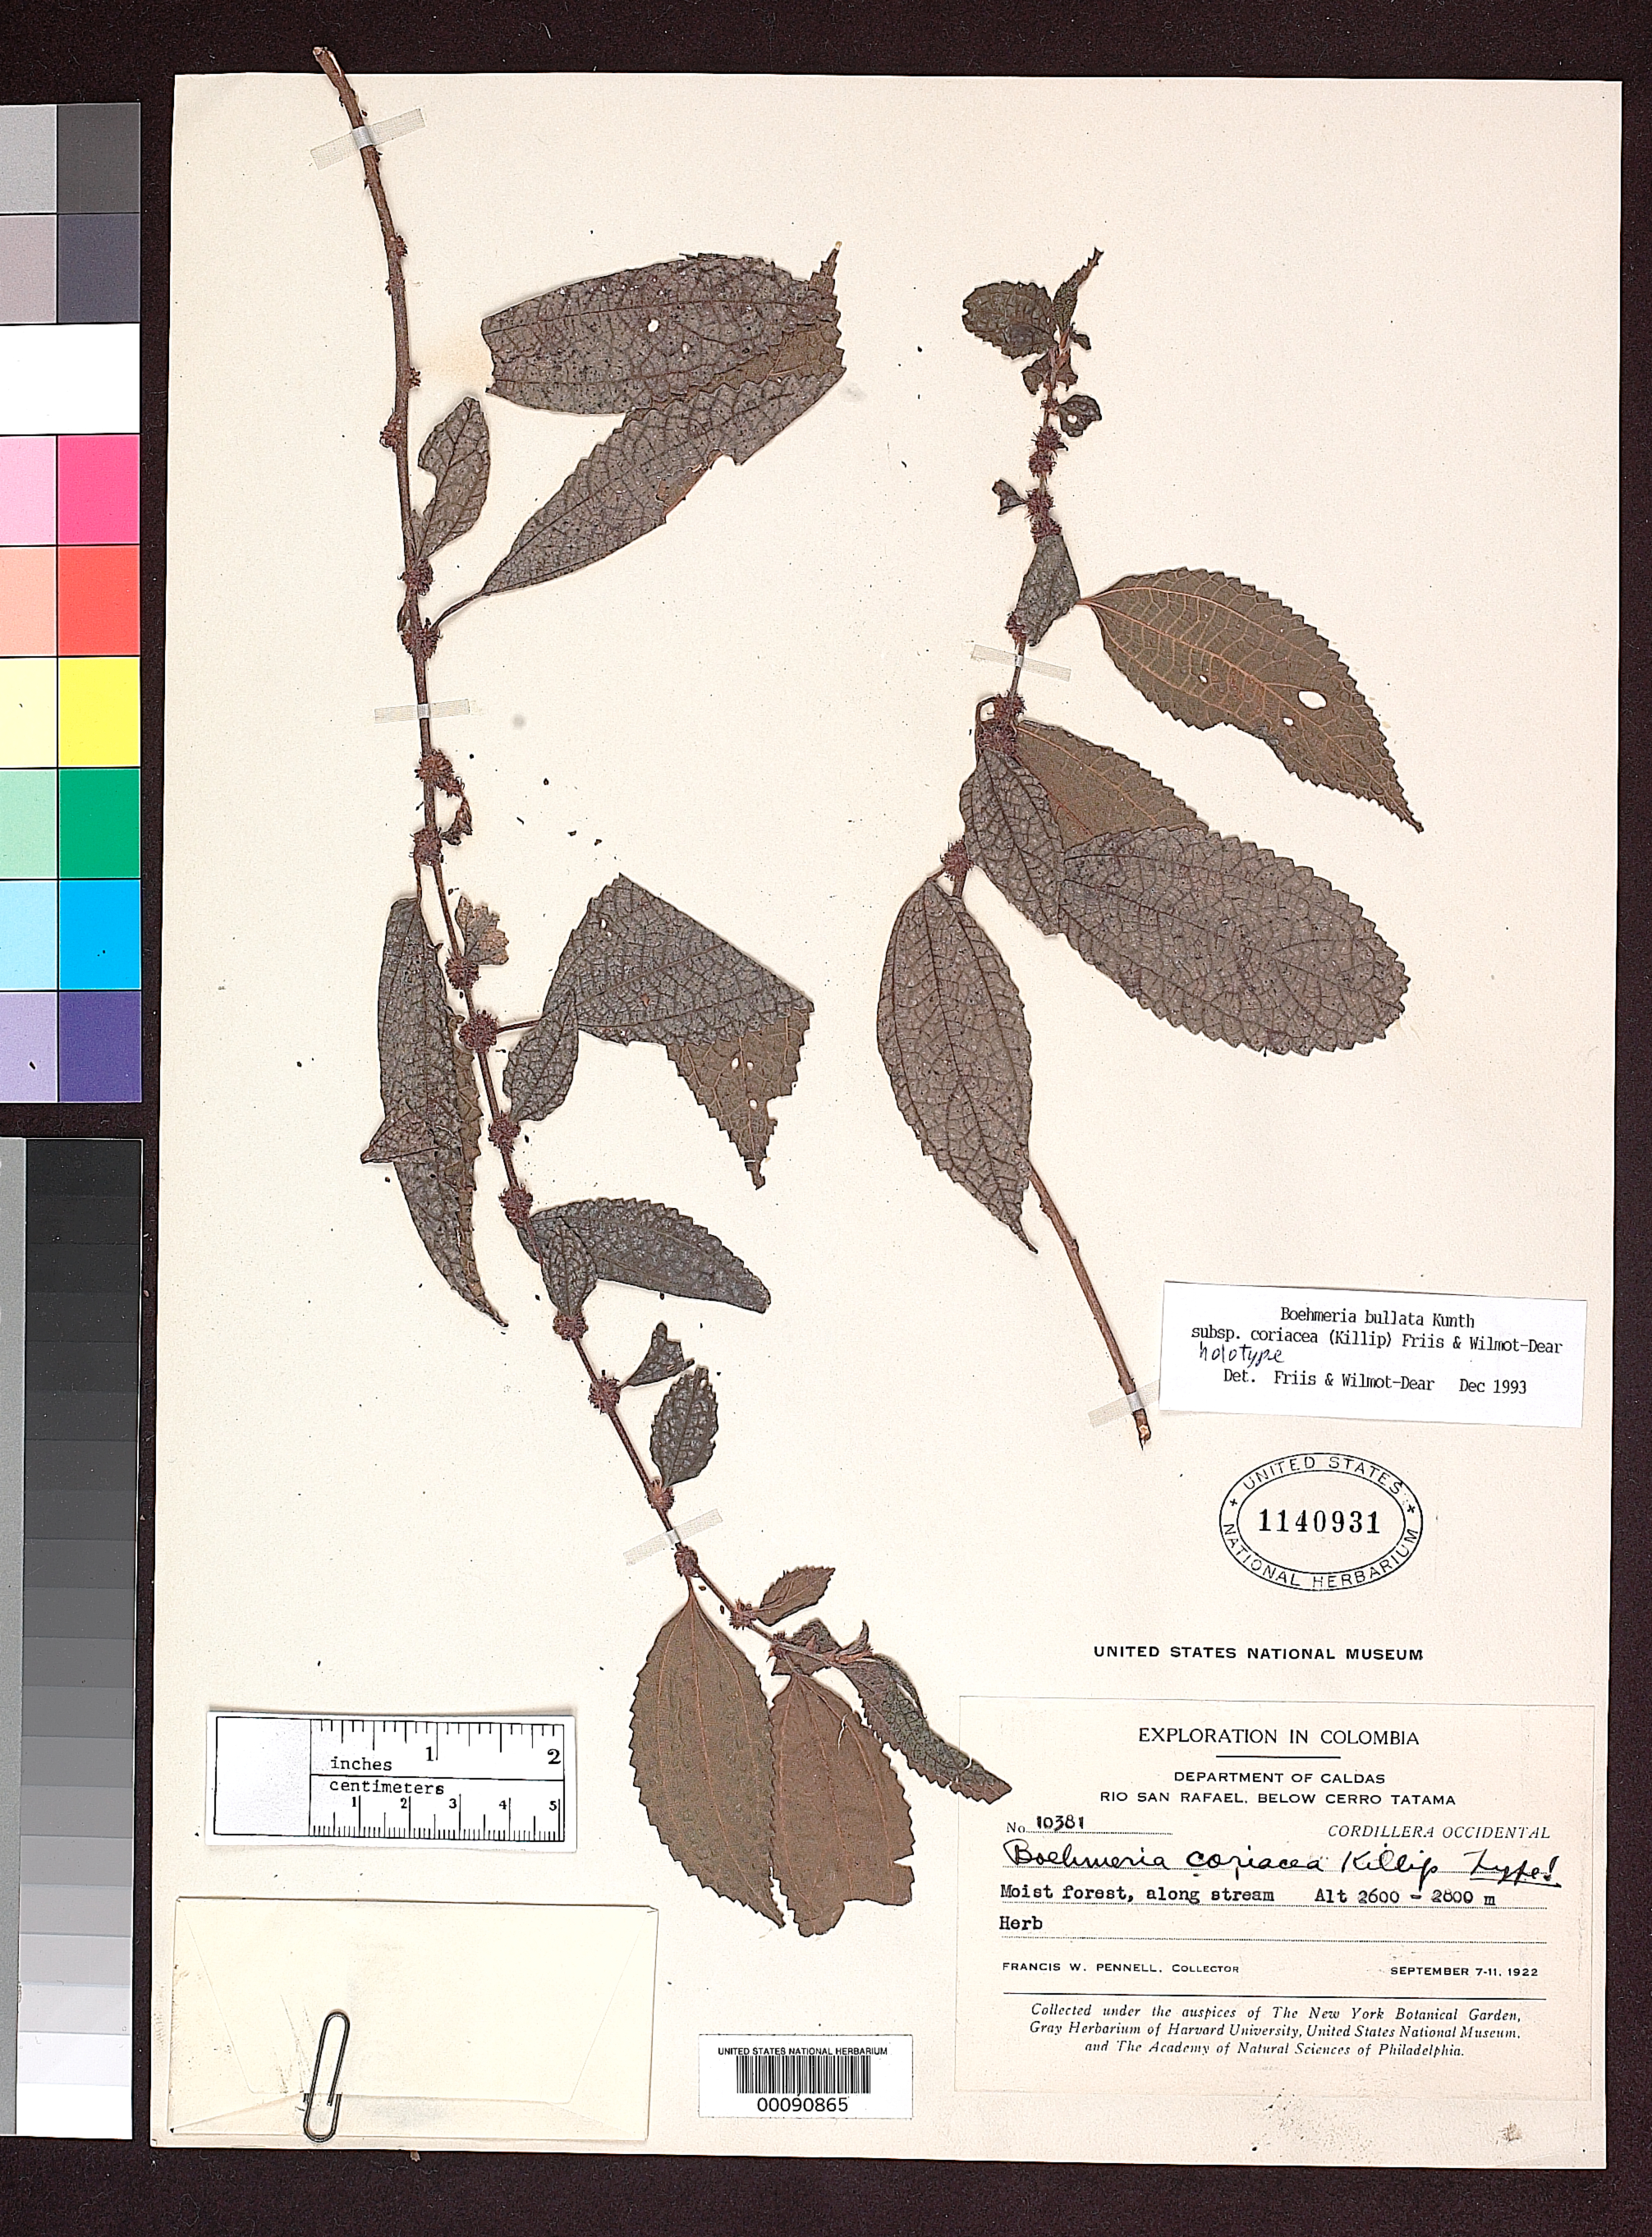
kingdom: Plantae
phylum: Tracheophyta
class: Magnoliopsida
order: Rosales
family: Urticaceae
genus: Boehmeria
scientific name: Boehmeria coriacea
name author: Killip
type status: Holotype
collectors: F. W. Pennell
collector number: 10381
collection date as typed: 07 Sep 1911 to 11 Sep 1922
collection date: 1911-09-07/1922-09-11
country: Colombia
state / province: Caldas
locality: Cordillera Occidental, Rio San Rafael, below Cerro Tatama.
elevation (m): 2000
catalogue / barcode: US 1140931